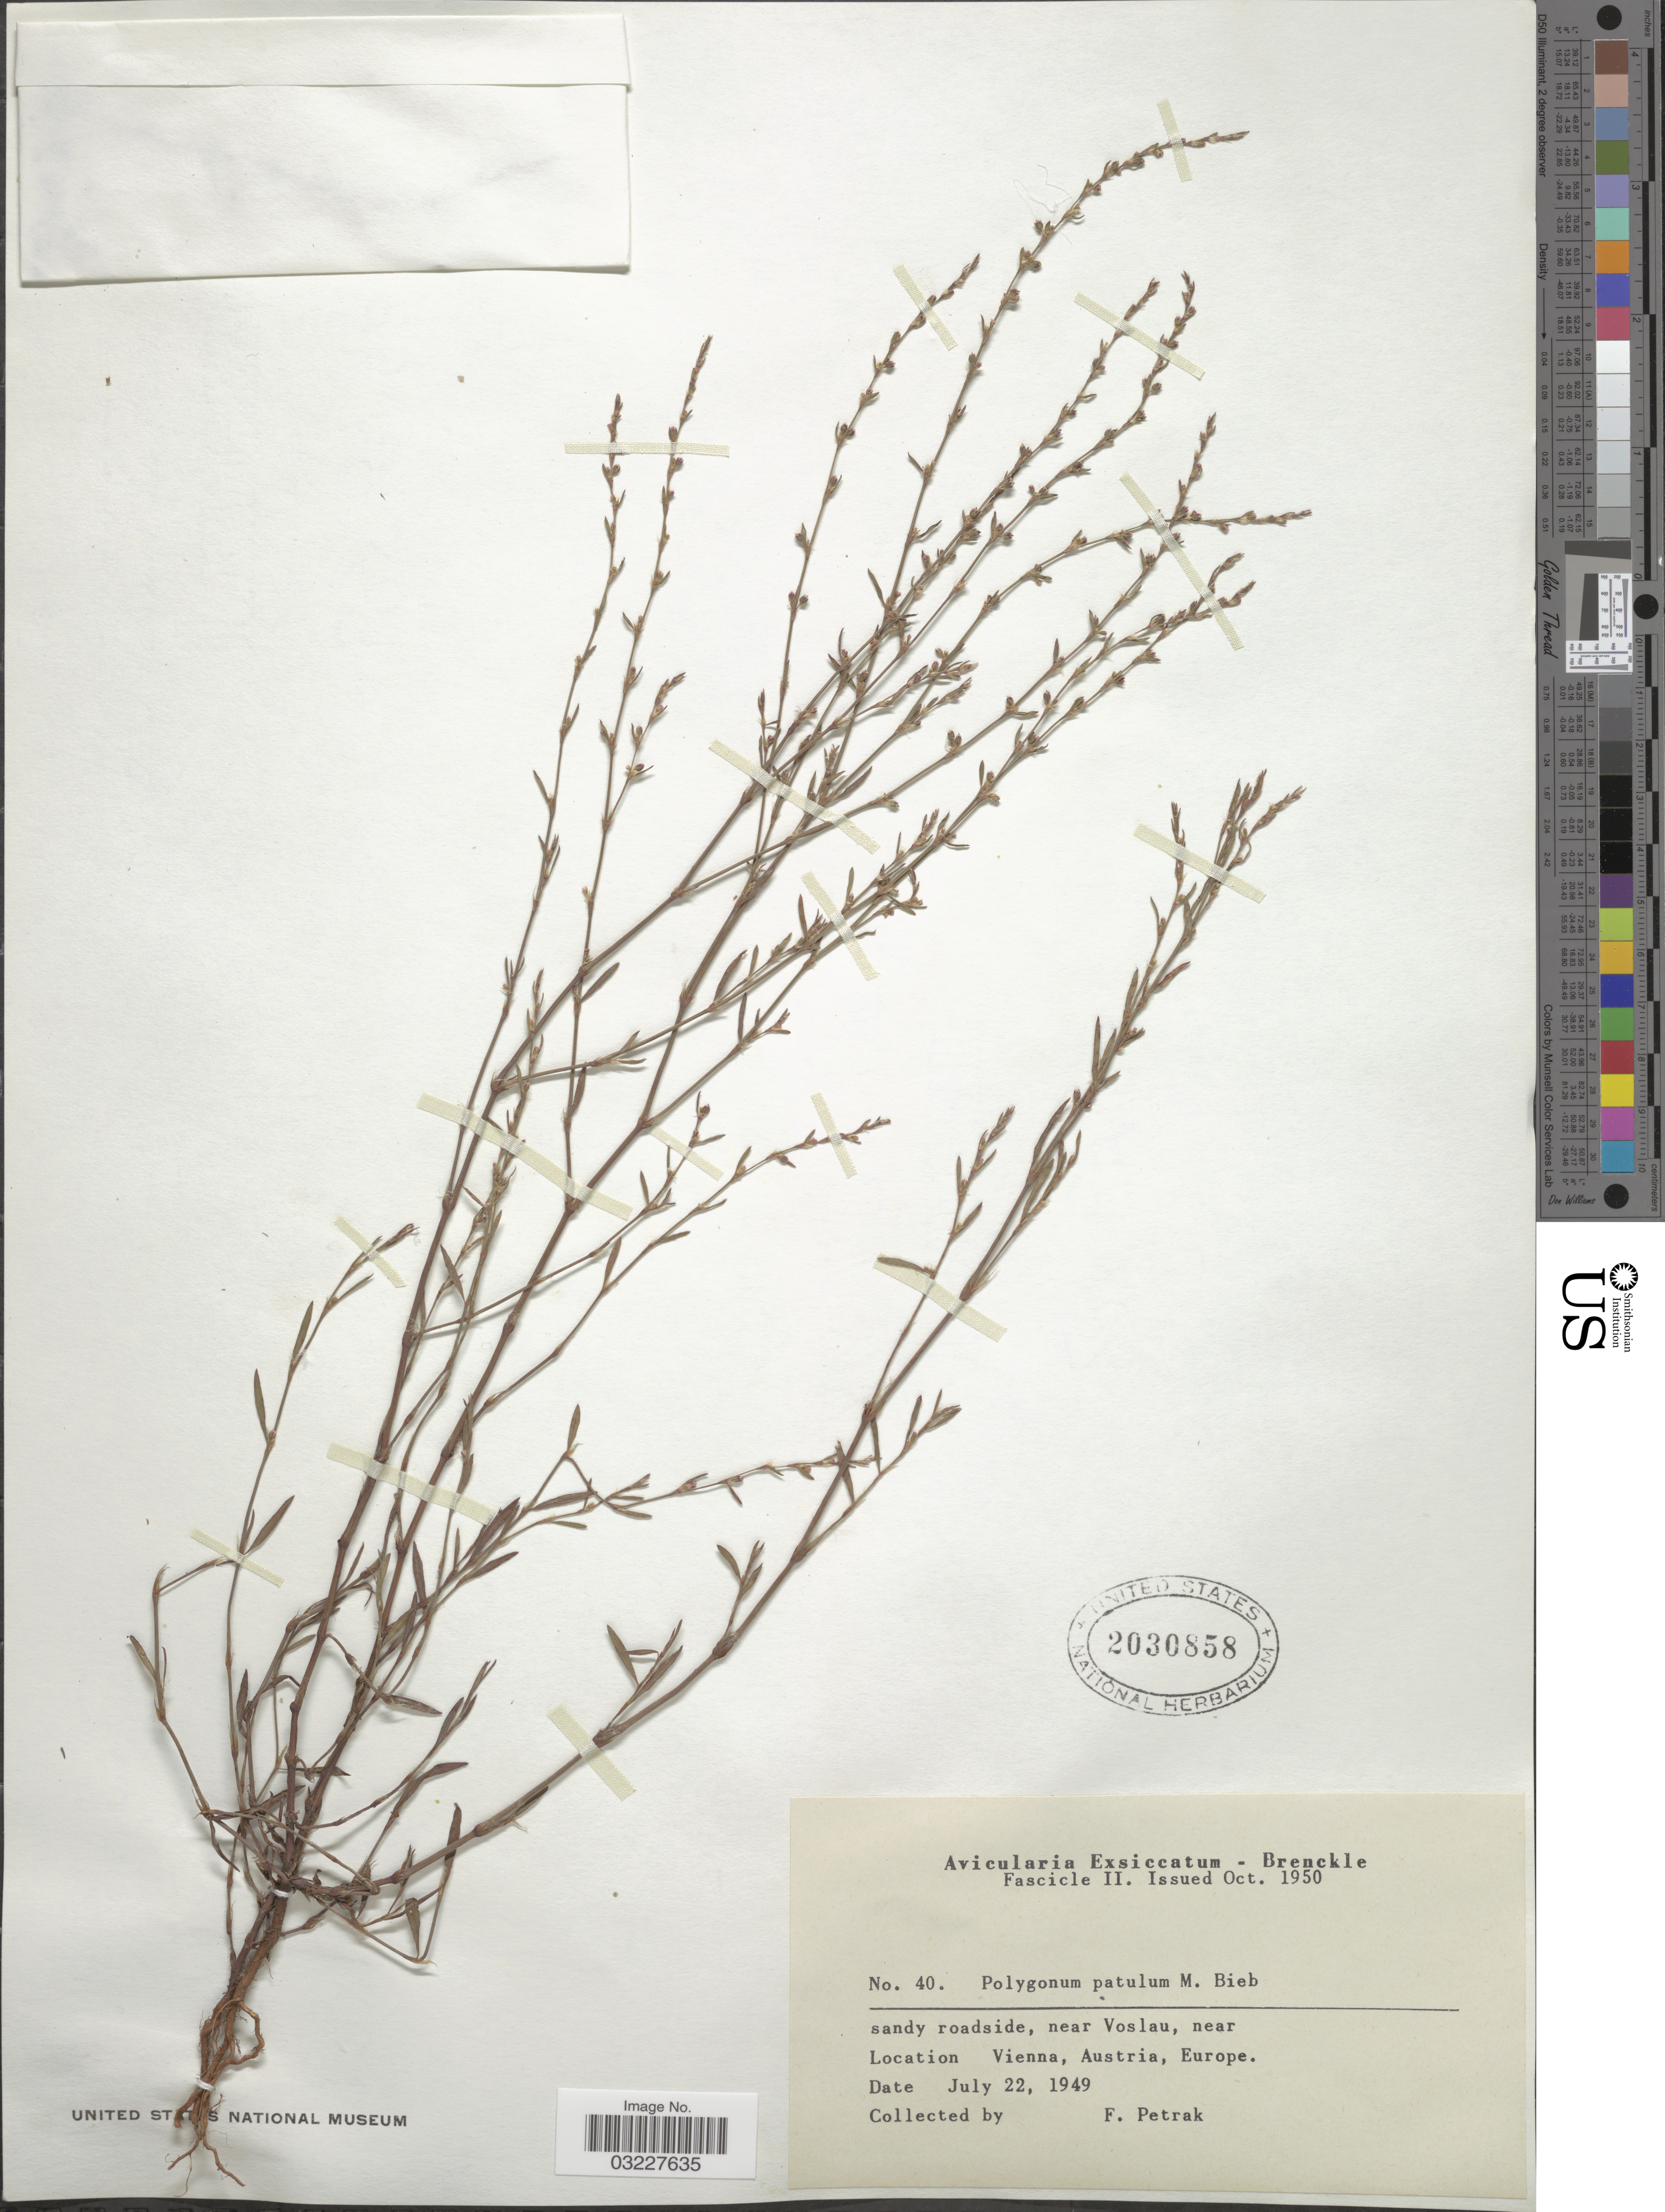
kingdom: Plantae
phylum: Tracheophyta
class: Magnoliopsida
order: Caryophyllales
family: Polygonaceae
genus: Polygonum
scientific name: Polygonum patulum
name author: M. Bieb.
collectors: F. Petrak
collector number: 40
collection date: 1949-07-22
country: Austria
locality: Near Voslau, near Vienna.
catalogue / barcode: US 2030858